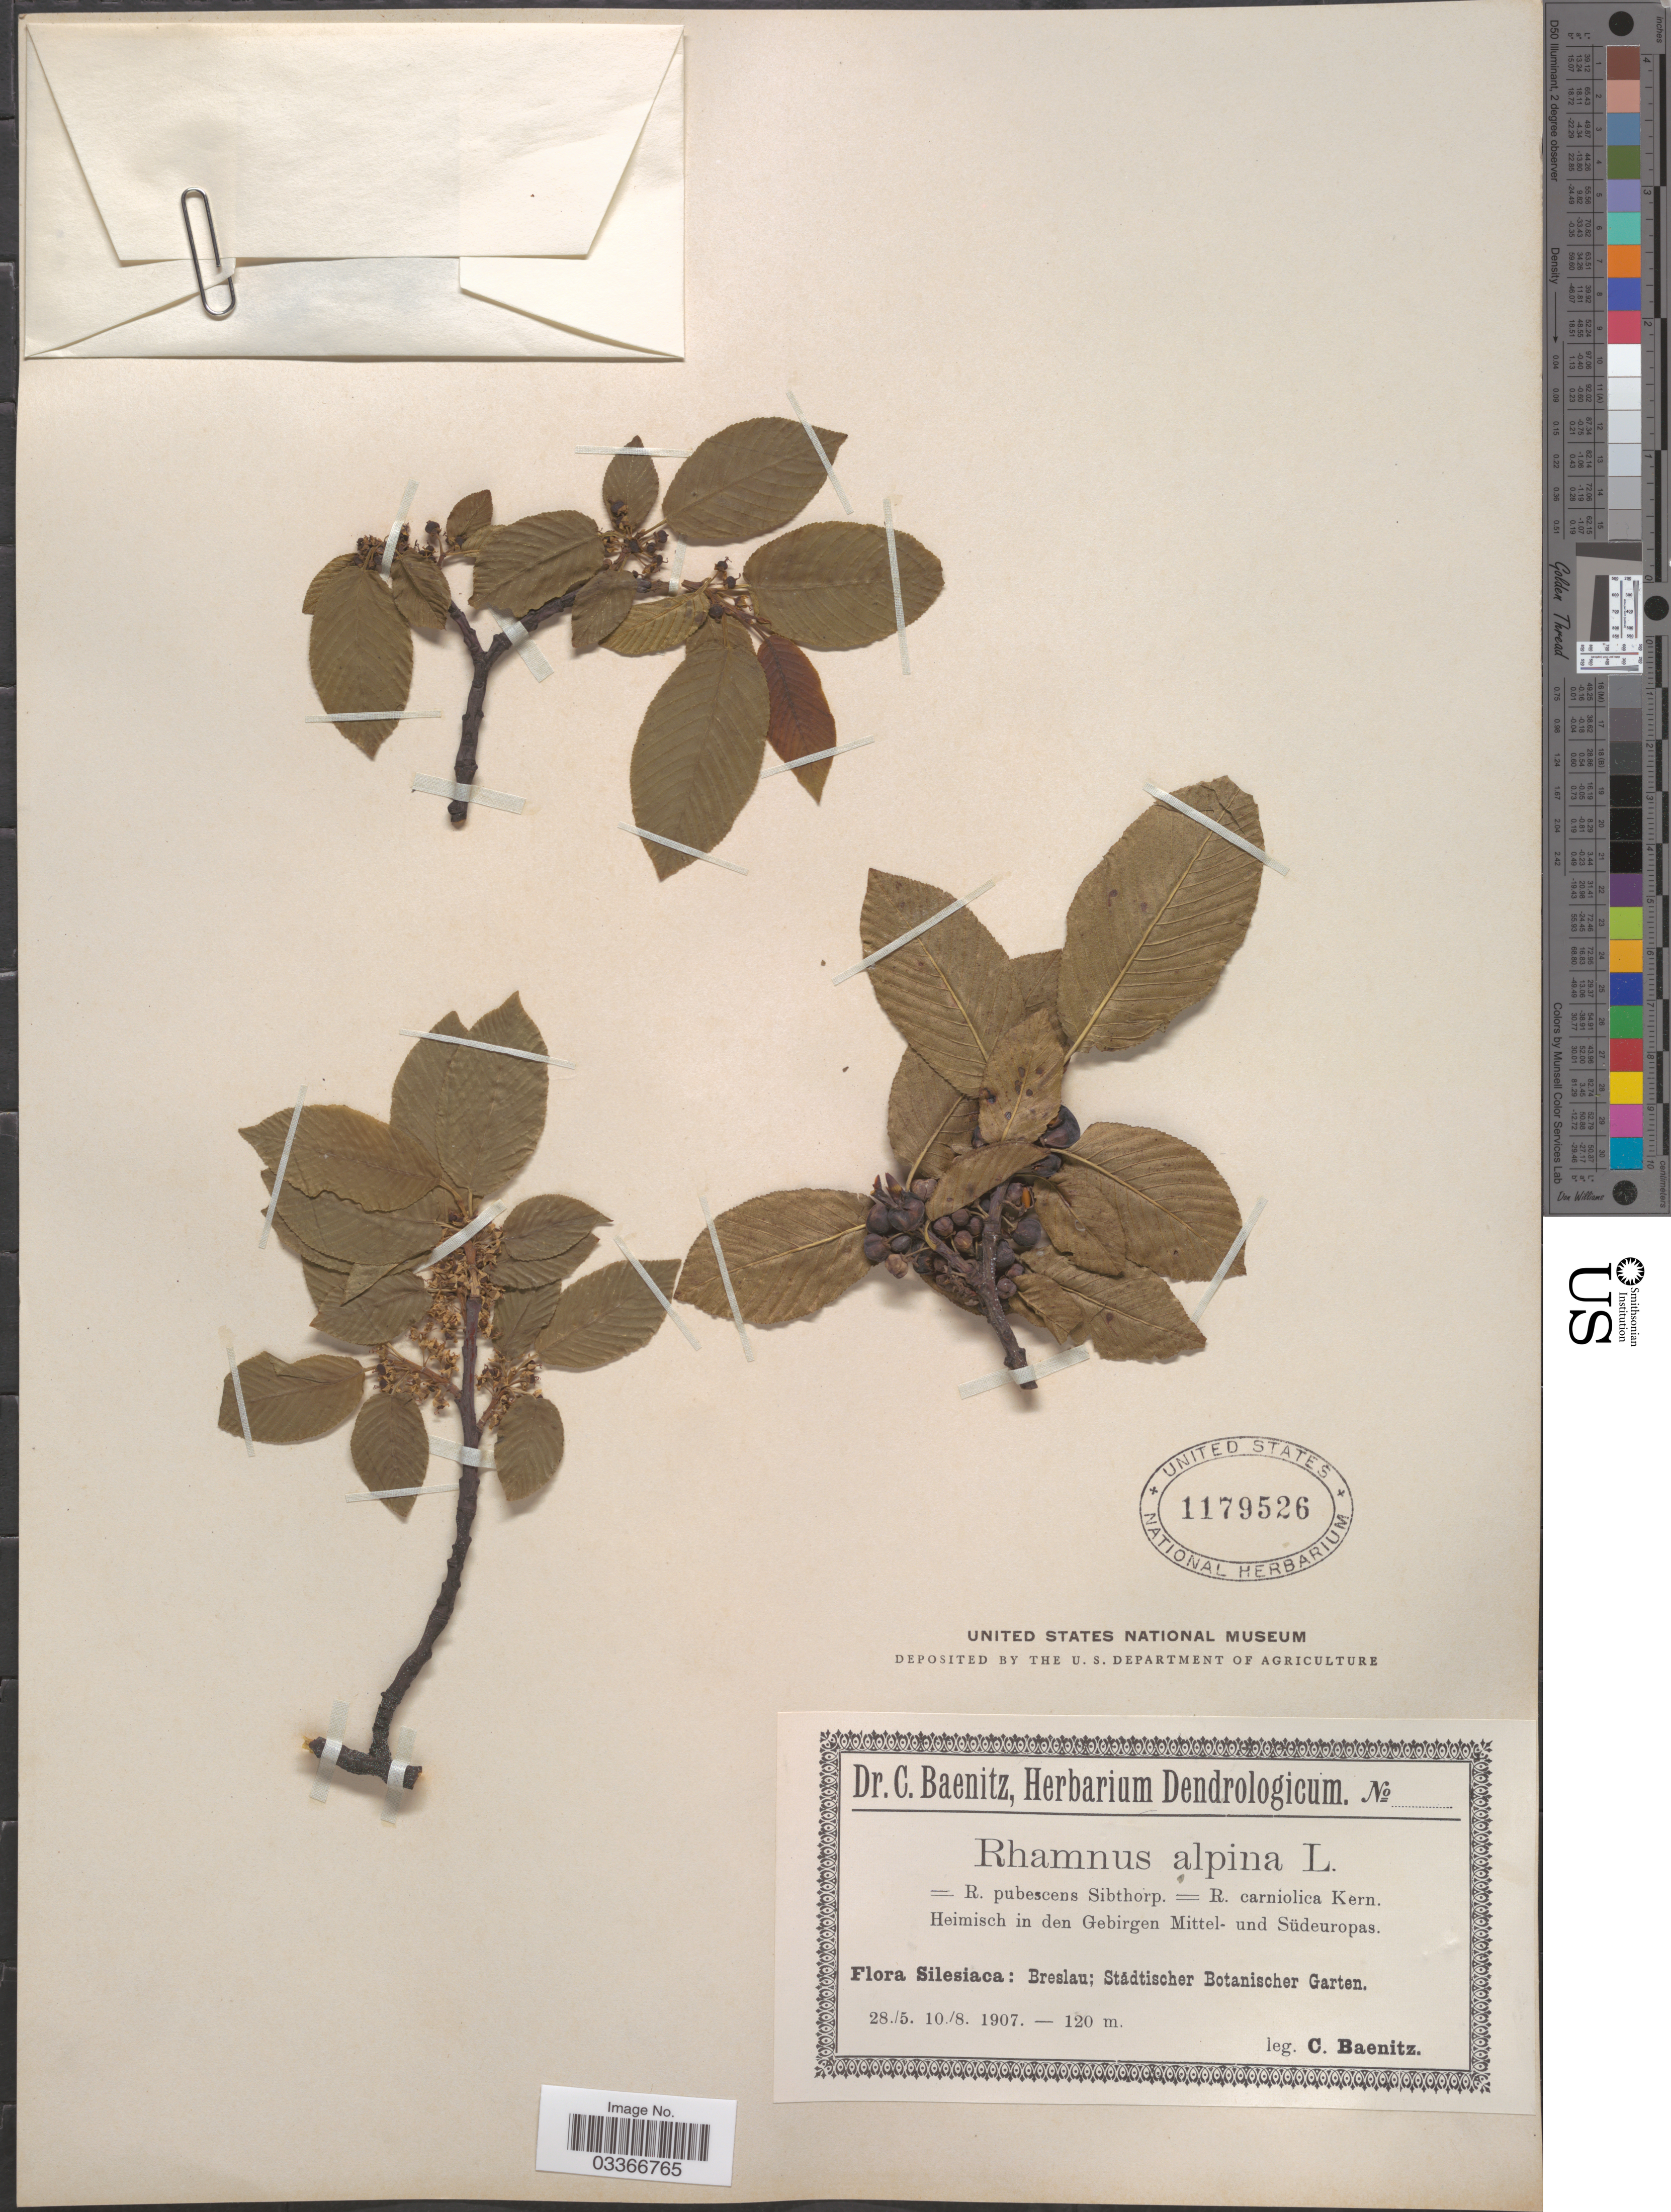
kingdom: Plantae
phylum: Tracheophyta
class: Magnoliopsida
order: Rosales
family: Rhamnaceae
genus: Rhamnus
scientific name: Rhamnus alpina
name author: L.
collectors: C. G. Baenitz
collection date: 1907-05-28/1907-08-10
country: Poland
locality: Silesiaca: Breslau; Stådtischer Botanischer Garten.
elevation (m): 120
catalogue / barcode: US 1179526